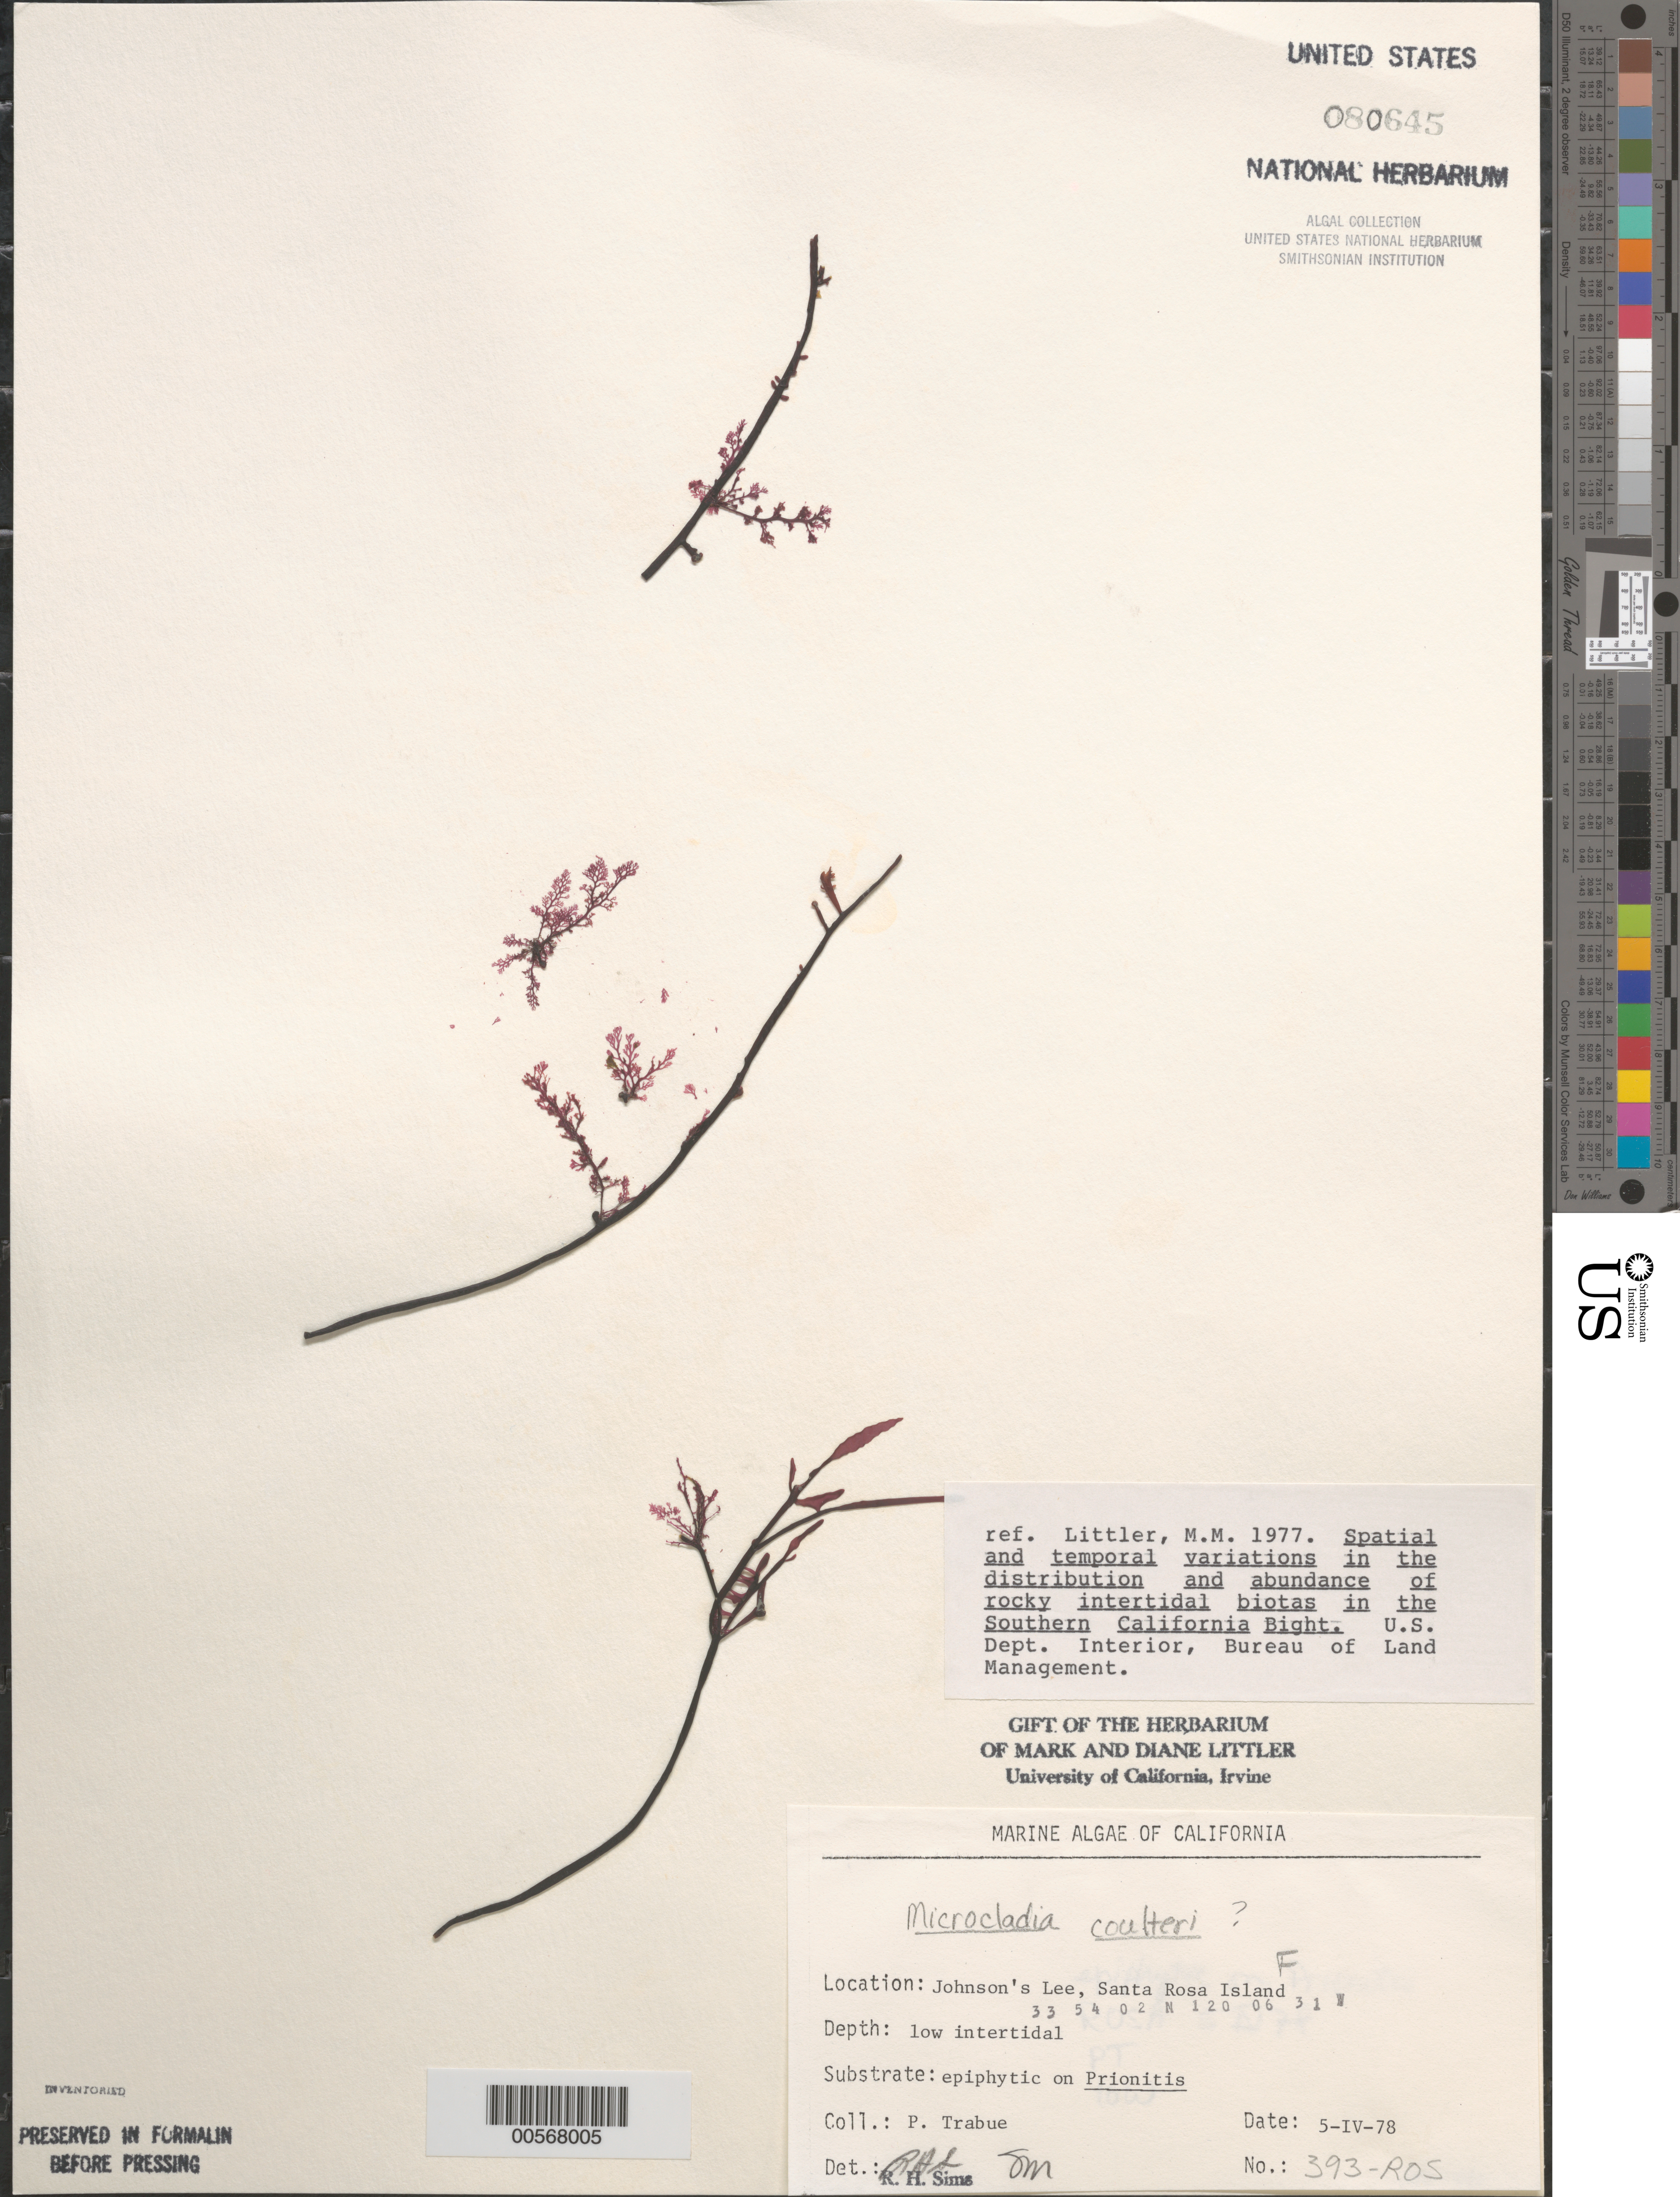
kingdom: Plantae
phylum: Rhodophyta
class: Florideophyceae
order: Ceramiales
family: Ceramiaceae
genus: Microcladia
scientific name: Microcladia coulteri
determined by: Sims, Robert H.; Murray, S. N.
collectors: P. J. Trabue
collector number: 393-ros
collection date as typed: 05 Apr 1978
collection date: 1978-04-05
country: United States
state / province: California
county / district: Santa Barbara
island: Santa Rosa Island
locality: Johnson's Lee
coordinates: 33 54 02 N, 120 06 31 W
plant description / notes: BLM-SOCALBIGHT Rocky Intertidal Survey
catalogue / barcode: US 80645